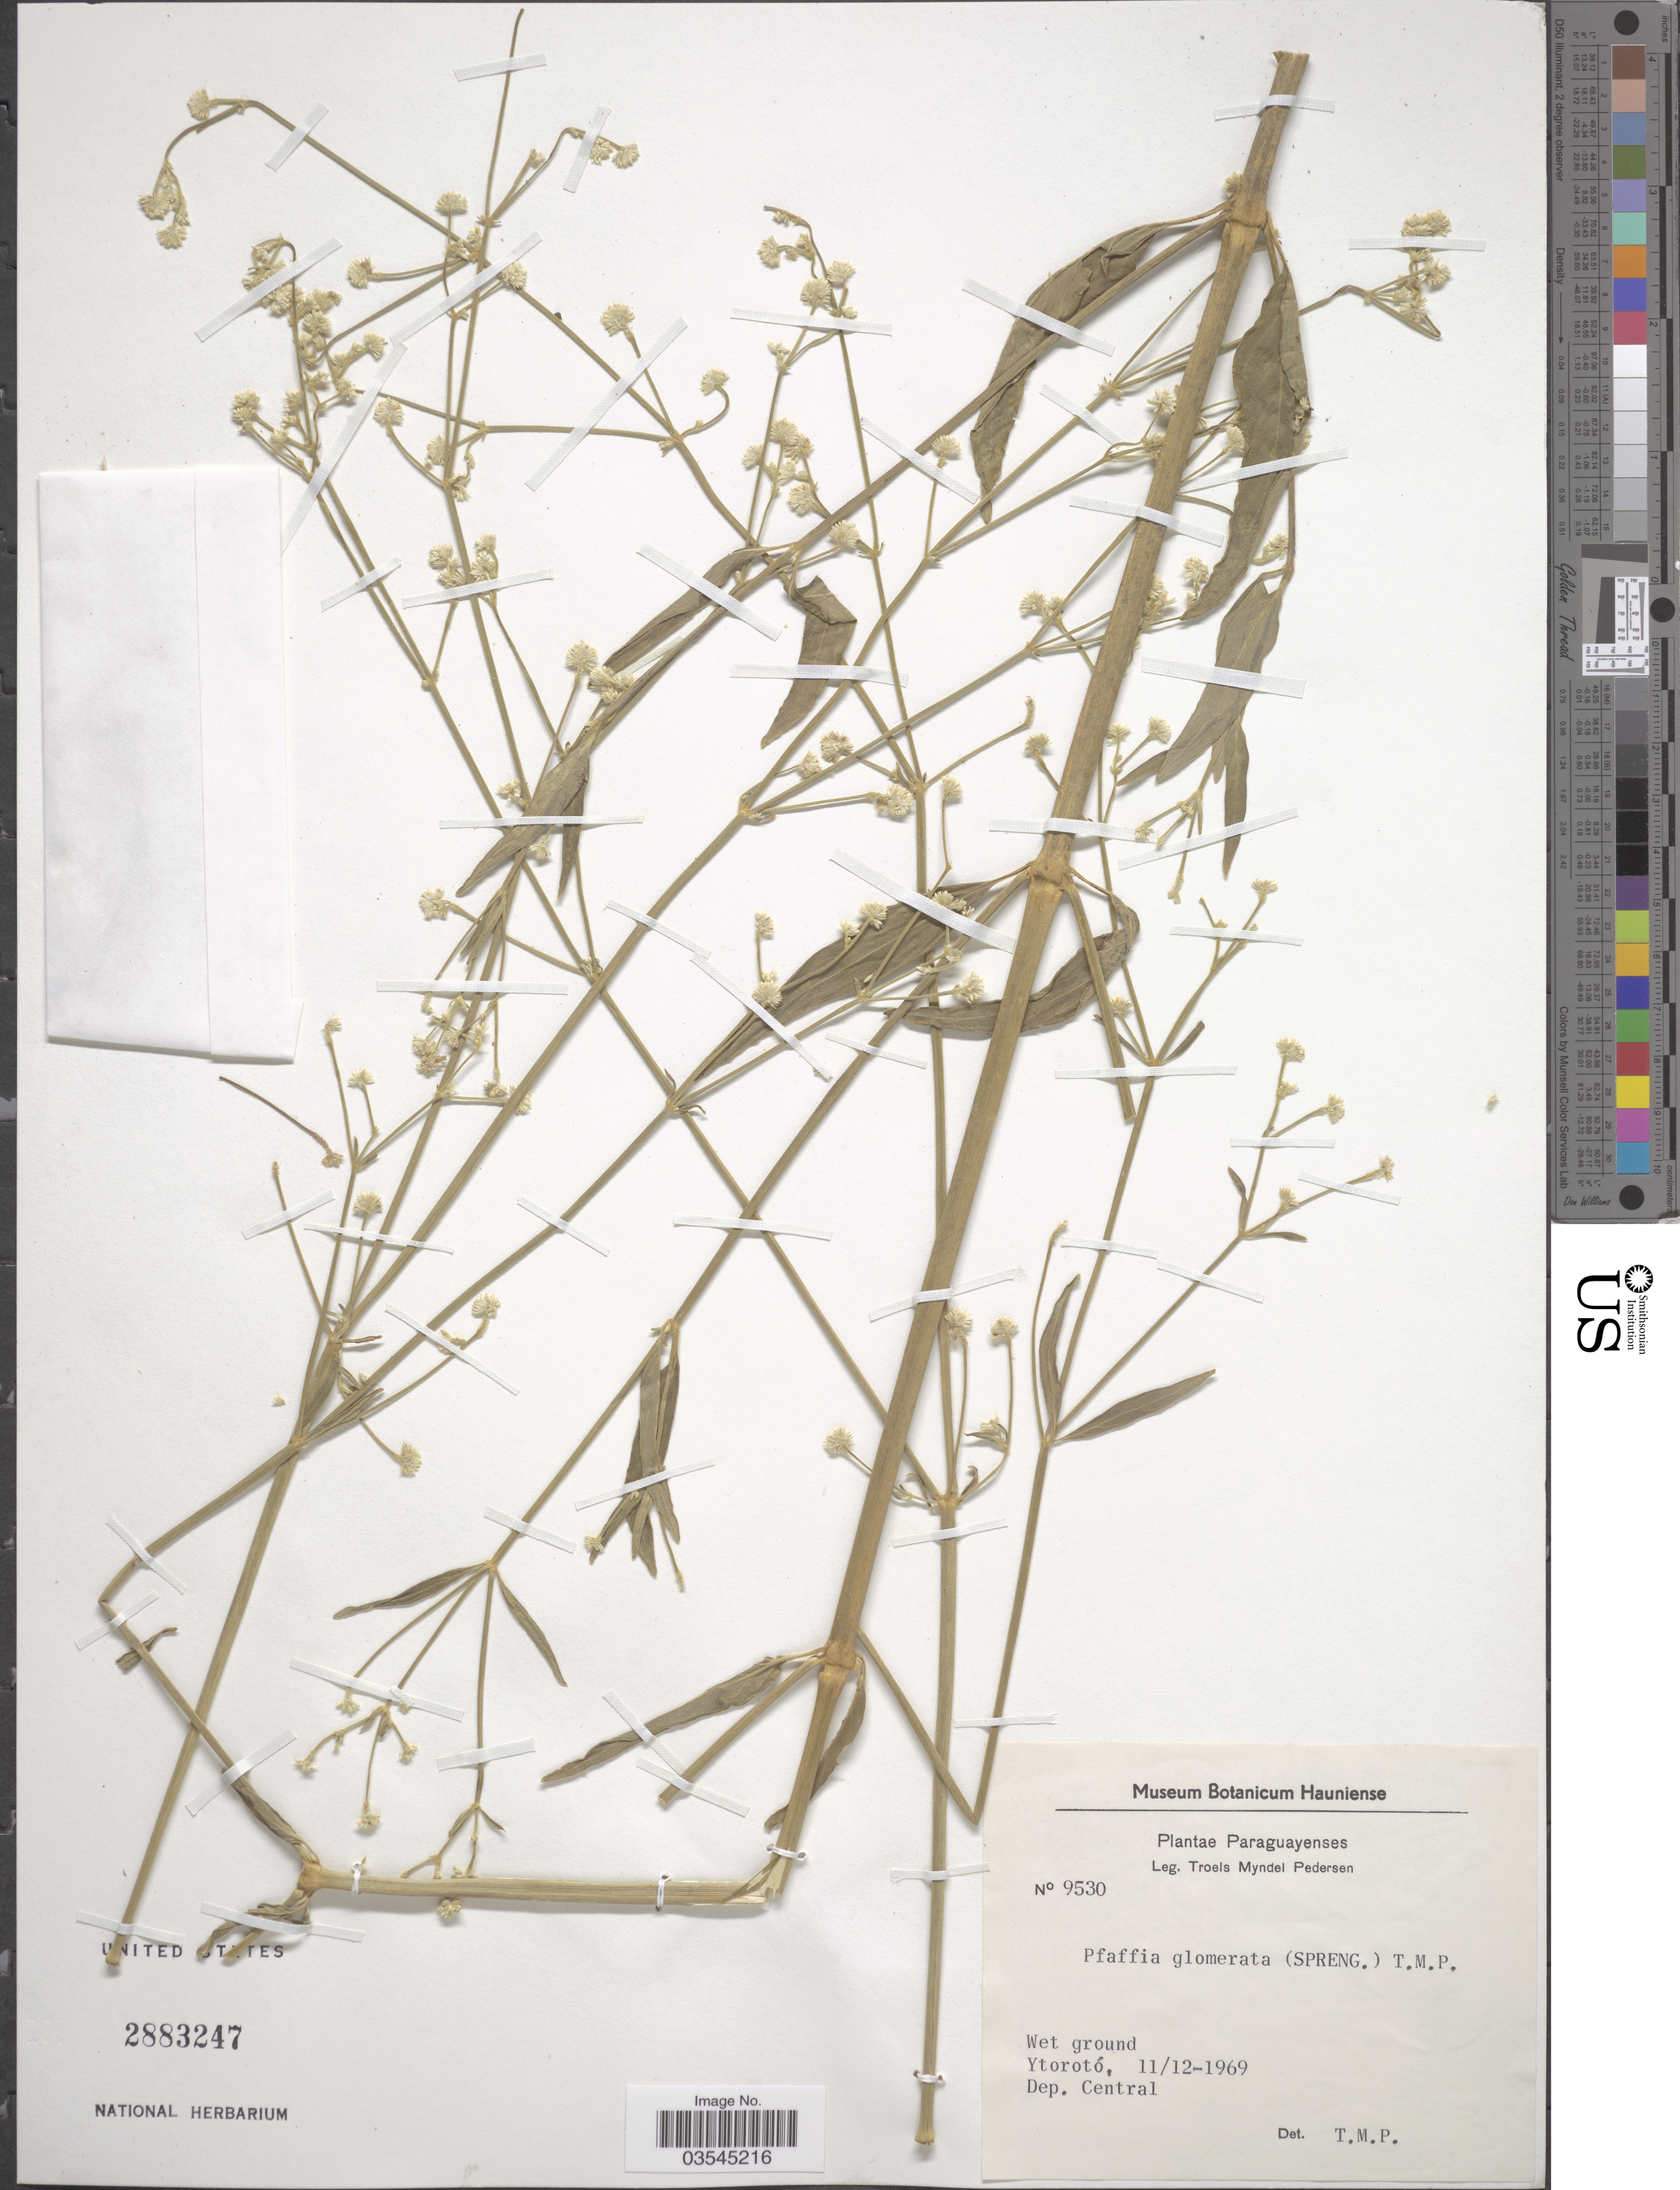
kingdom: Plantae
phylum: Tracheophyta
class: Magnoliopsida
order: Caryophyllales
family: Amaranthaceae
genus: Pfaffia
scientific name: Pfaffia glomerata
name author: (Spreng.) Pedersen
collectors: T. Pederson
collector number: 9530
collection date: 1969-12-11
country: Paraguay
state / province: Central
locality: Ytorotó. Dep. Central.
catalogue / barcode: US 2883247